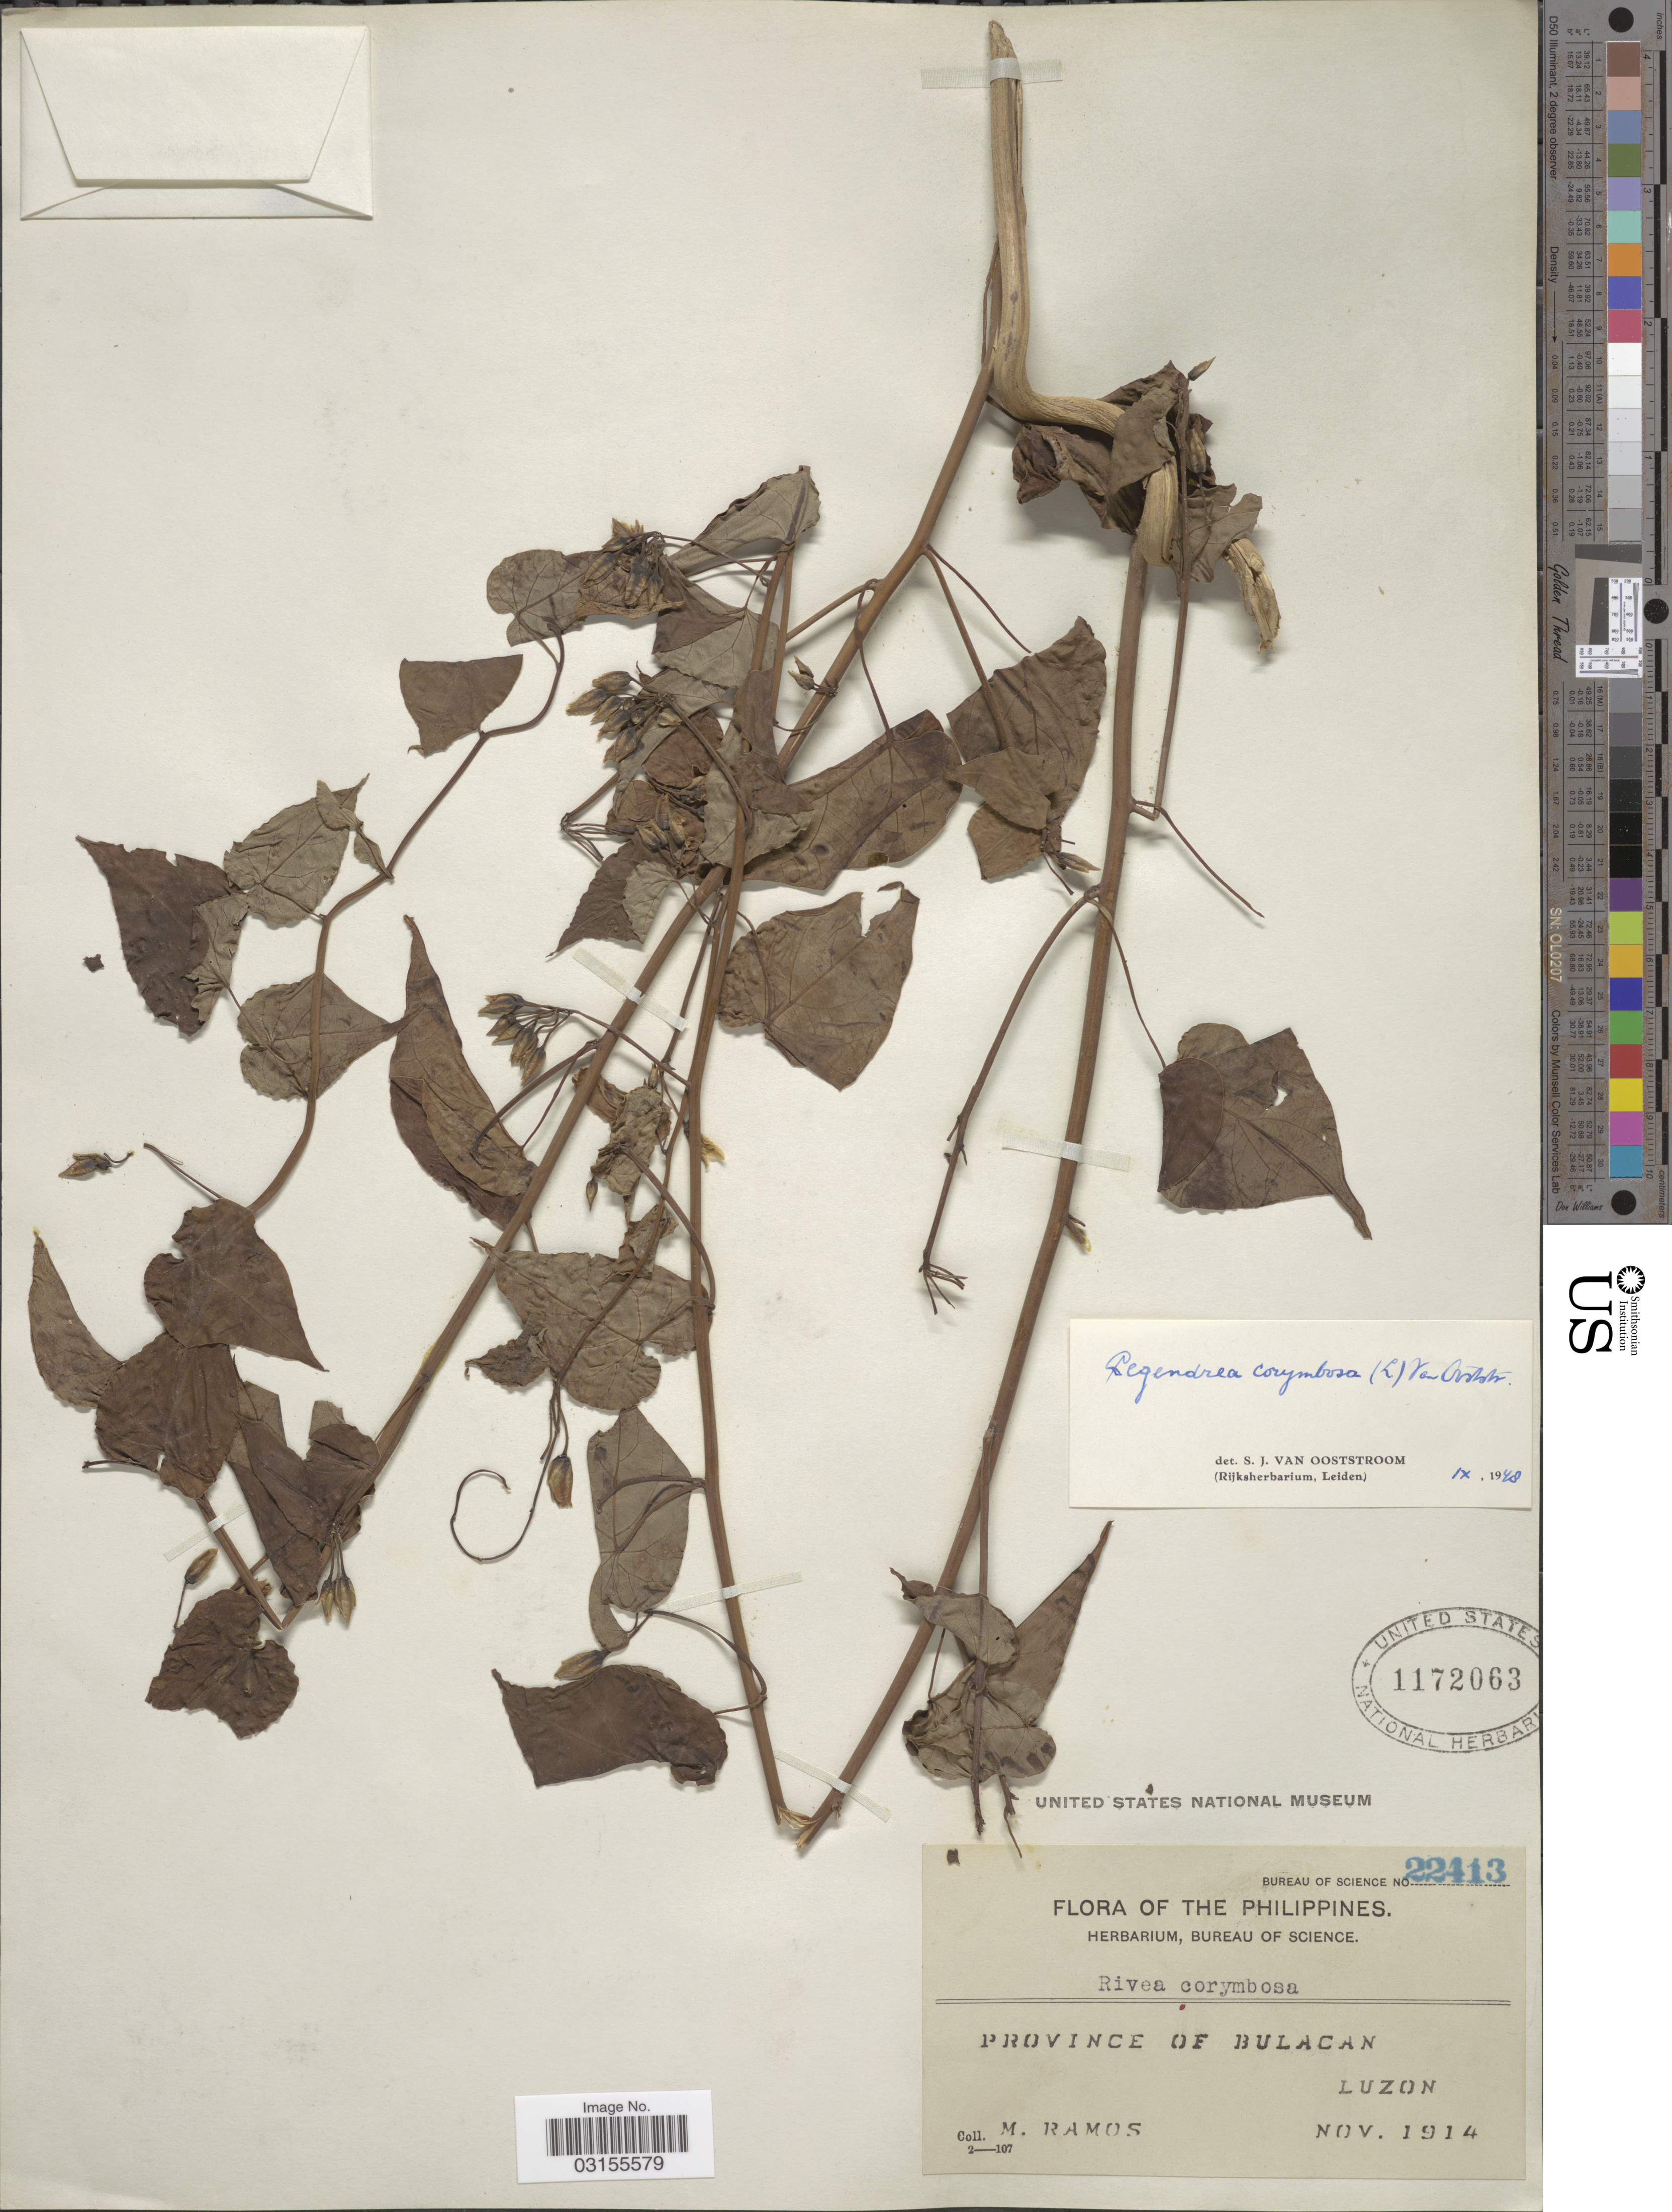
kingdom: Plantae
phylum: Tracheophyta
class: Magnoliopsida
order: Solanales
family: Convolvulaceae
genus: Turbina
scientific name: Turbina corymbosa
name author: (L.) Raf.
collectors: M. Ramos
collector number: Bureau of Science 22413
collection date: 1914-11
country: Philippines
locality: Province of Bulacan, Luzon.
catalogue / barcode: US 1172063